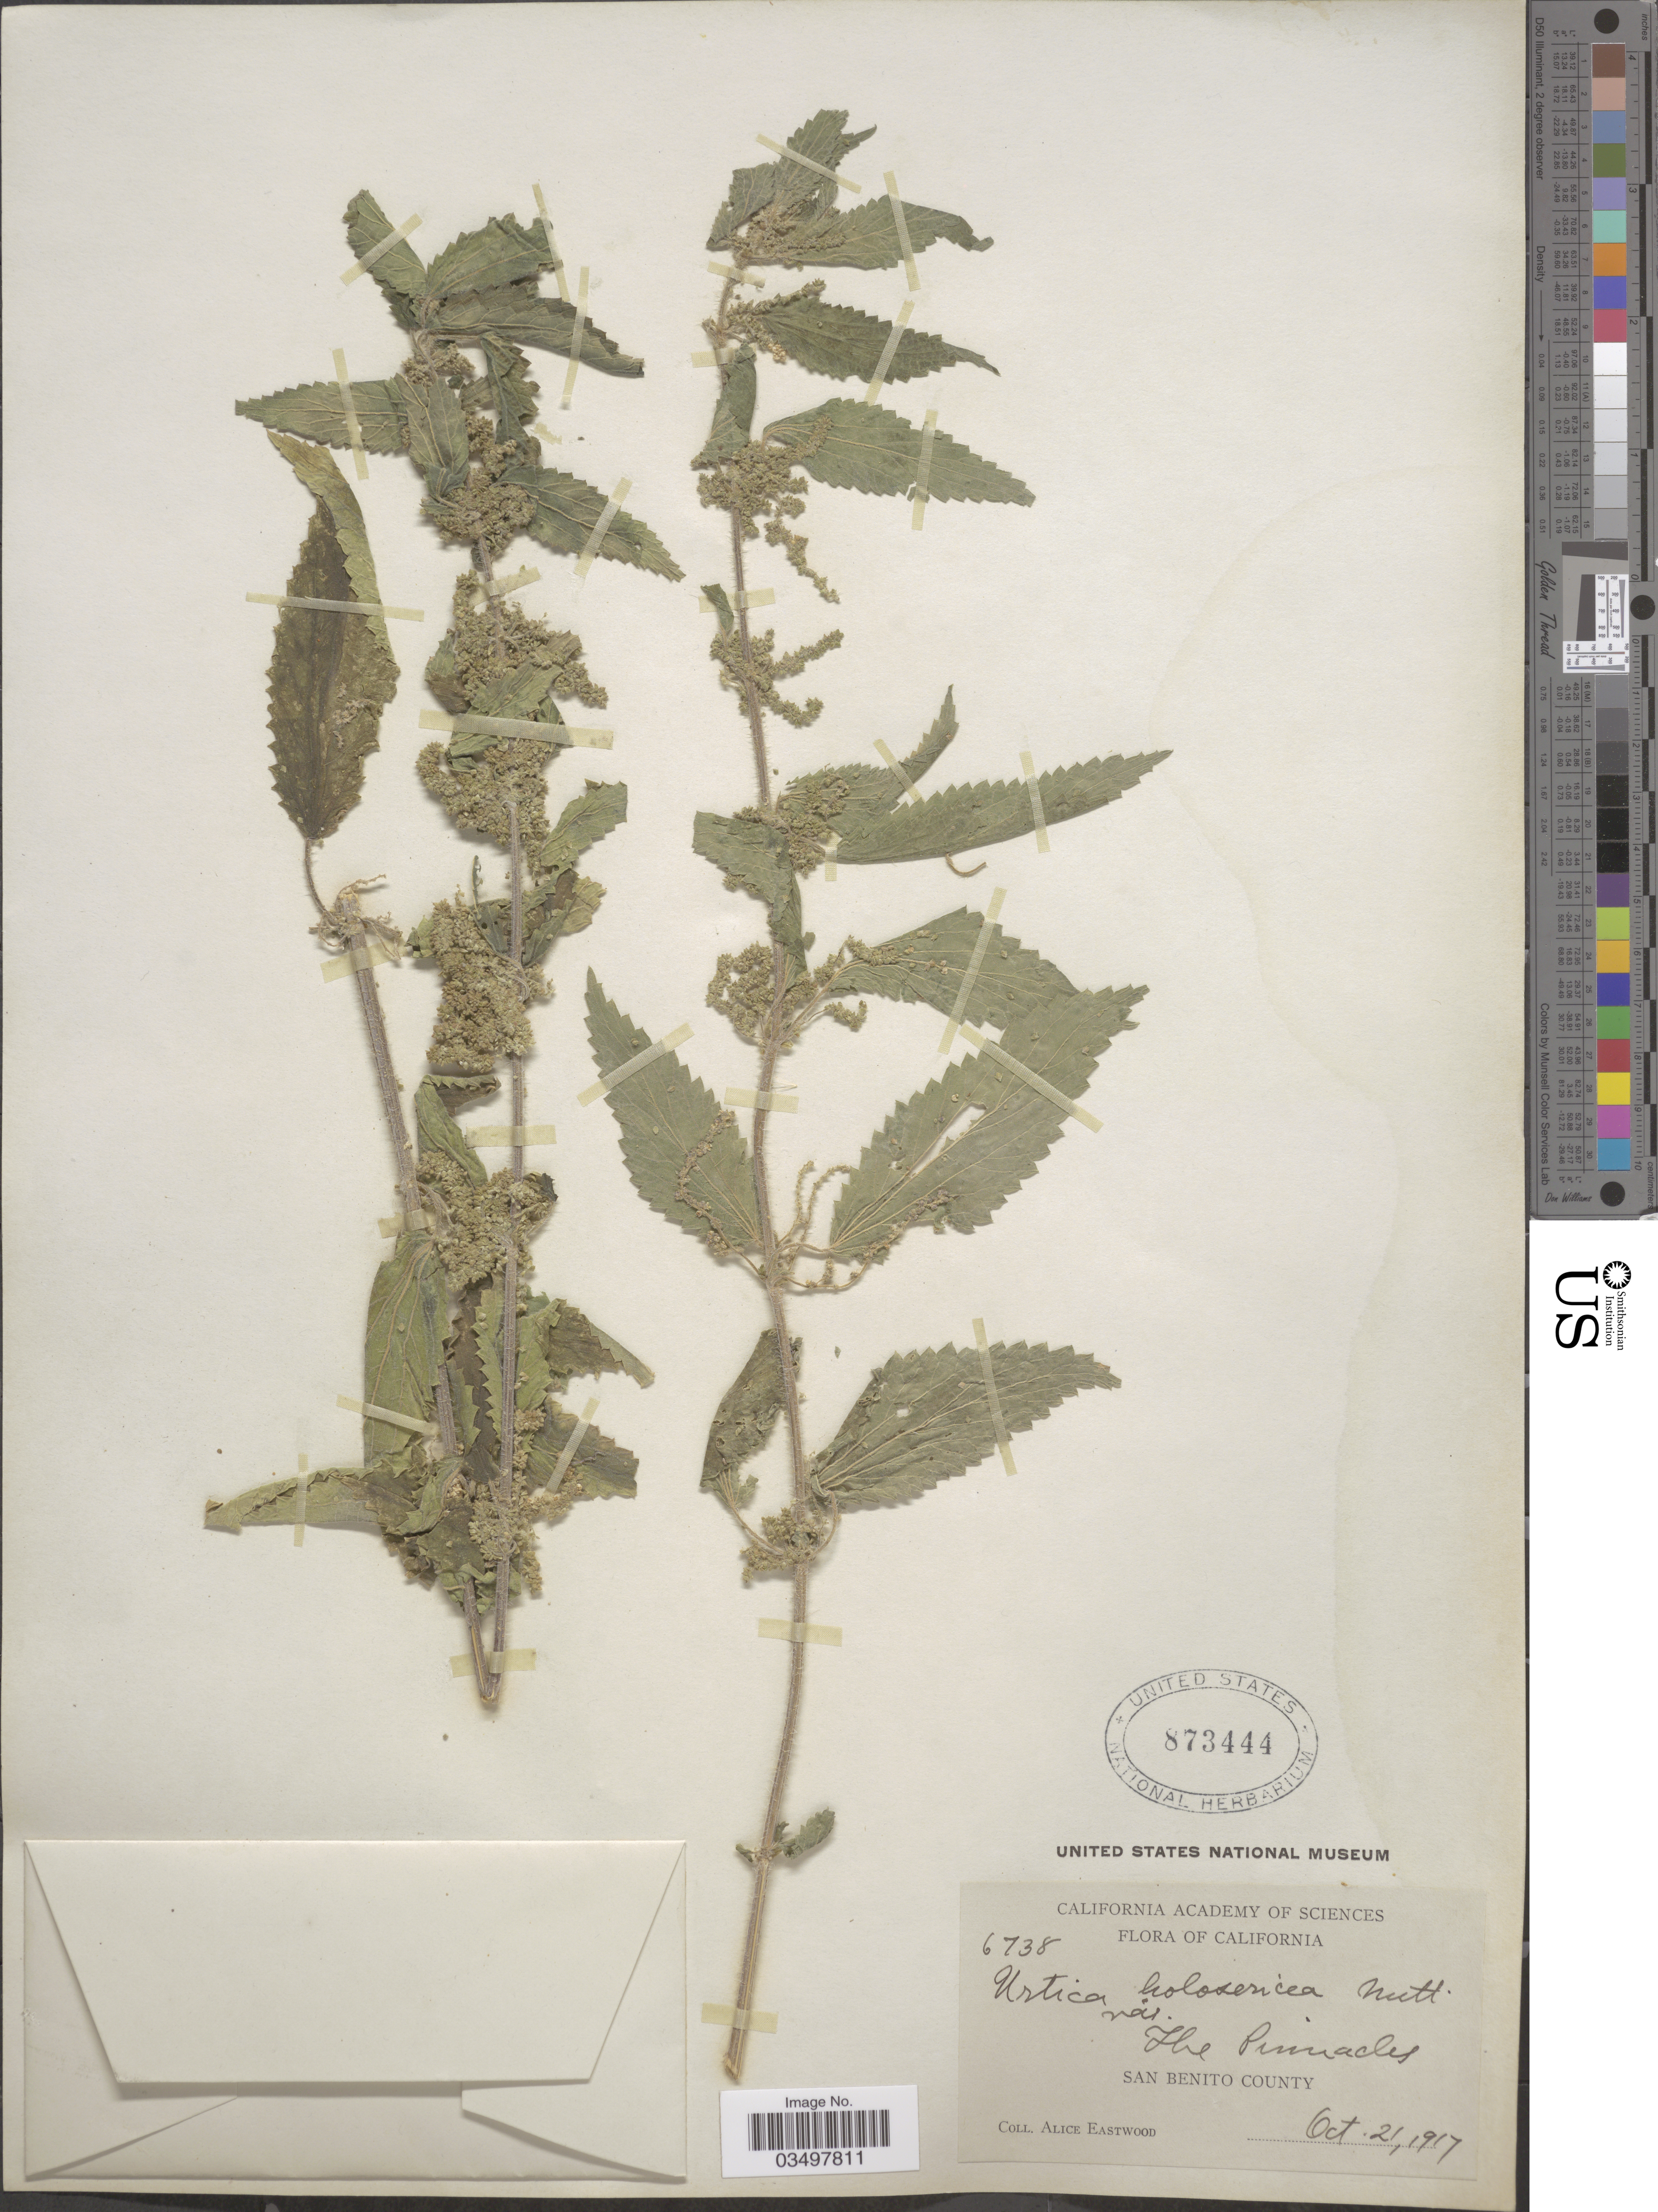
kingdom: Plantae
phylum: Tracheophyta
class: Magnoliopsida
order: Rosales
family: Urticaceae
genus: Urtica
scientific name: Urtica dioica subsp. holosericea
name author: (Nutt.) Thorne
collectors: A. Eastwood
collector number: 6738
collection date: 1917-10-21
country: United States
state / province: California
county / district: San Benito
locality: The Pinnacles. San Benito County.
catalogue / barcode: US 873444